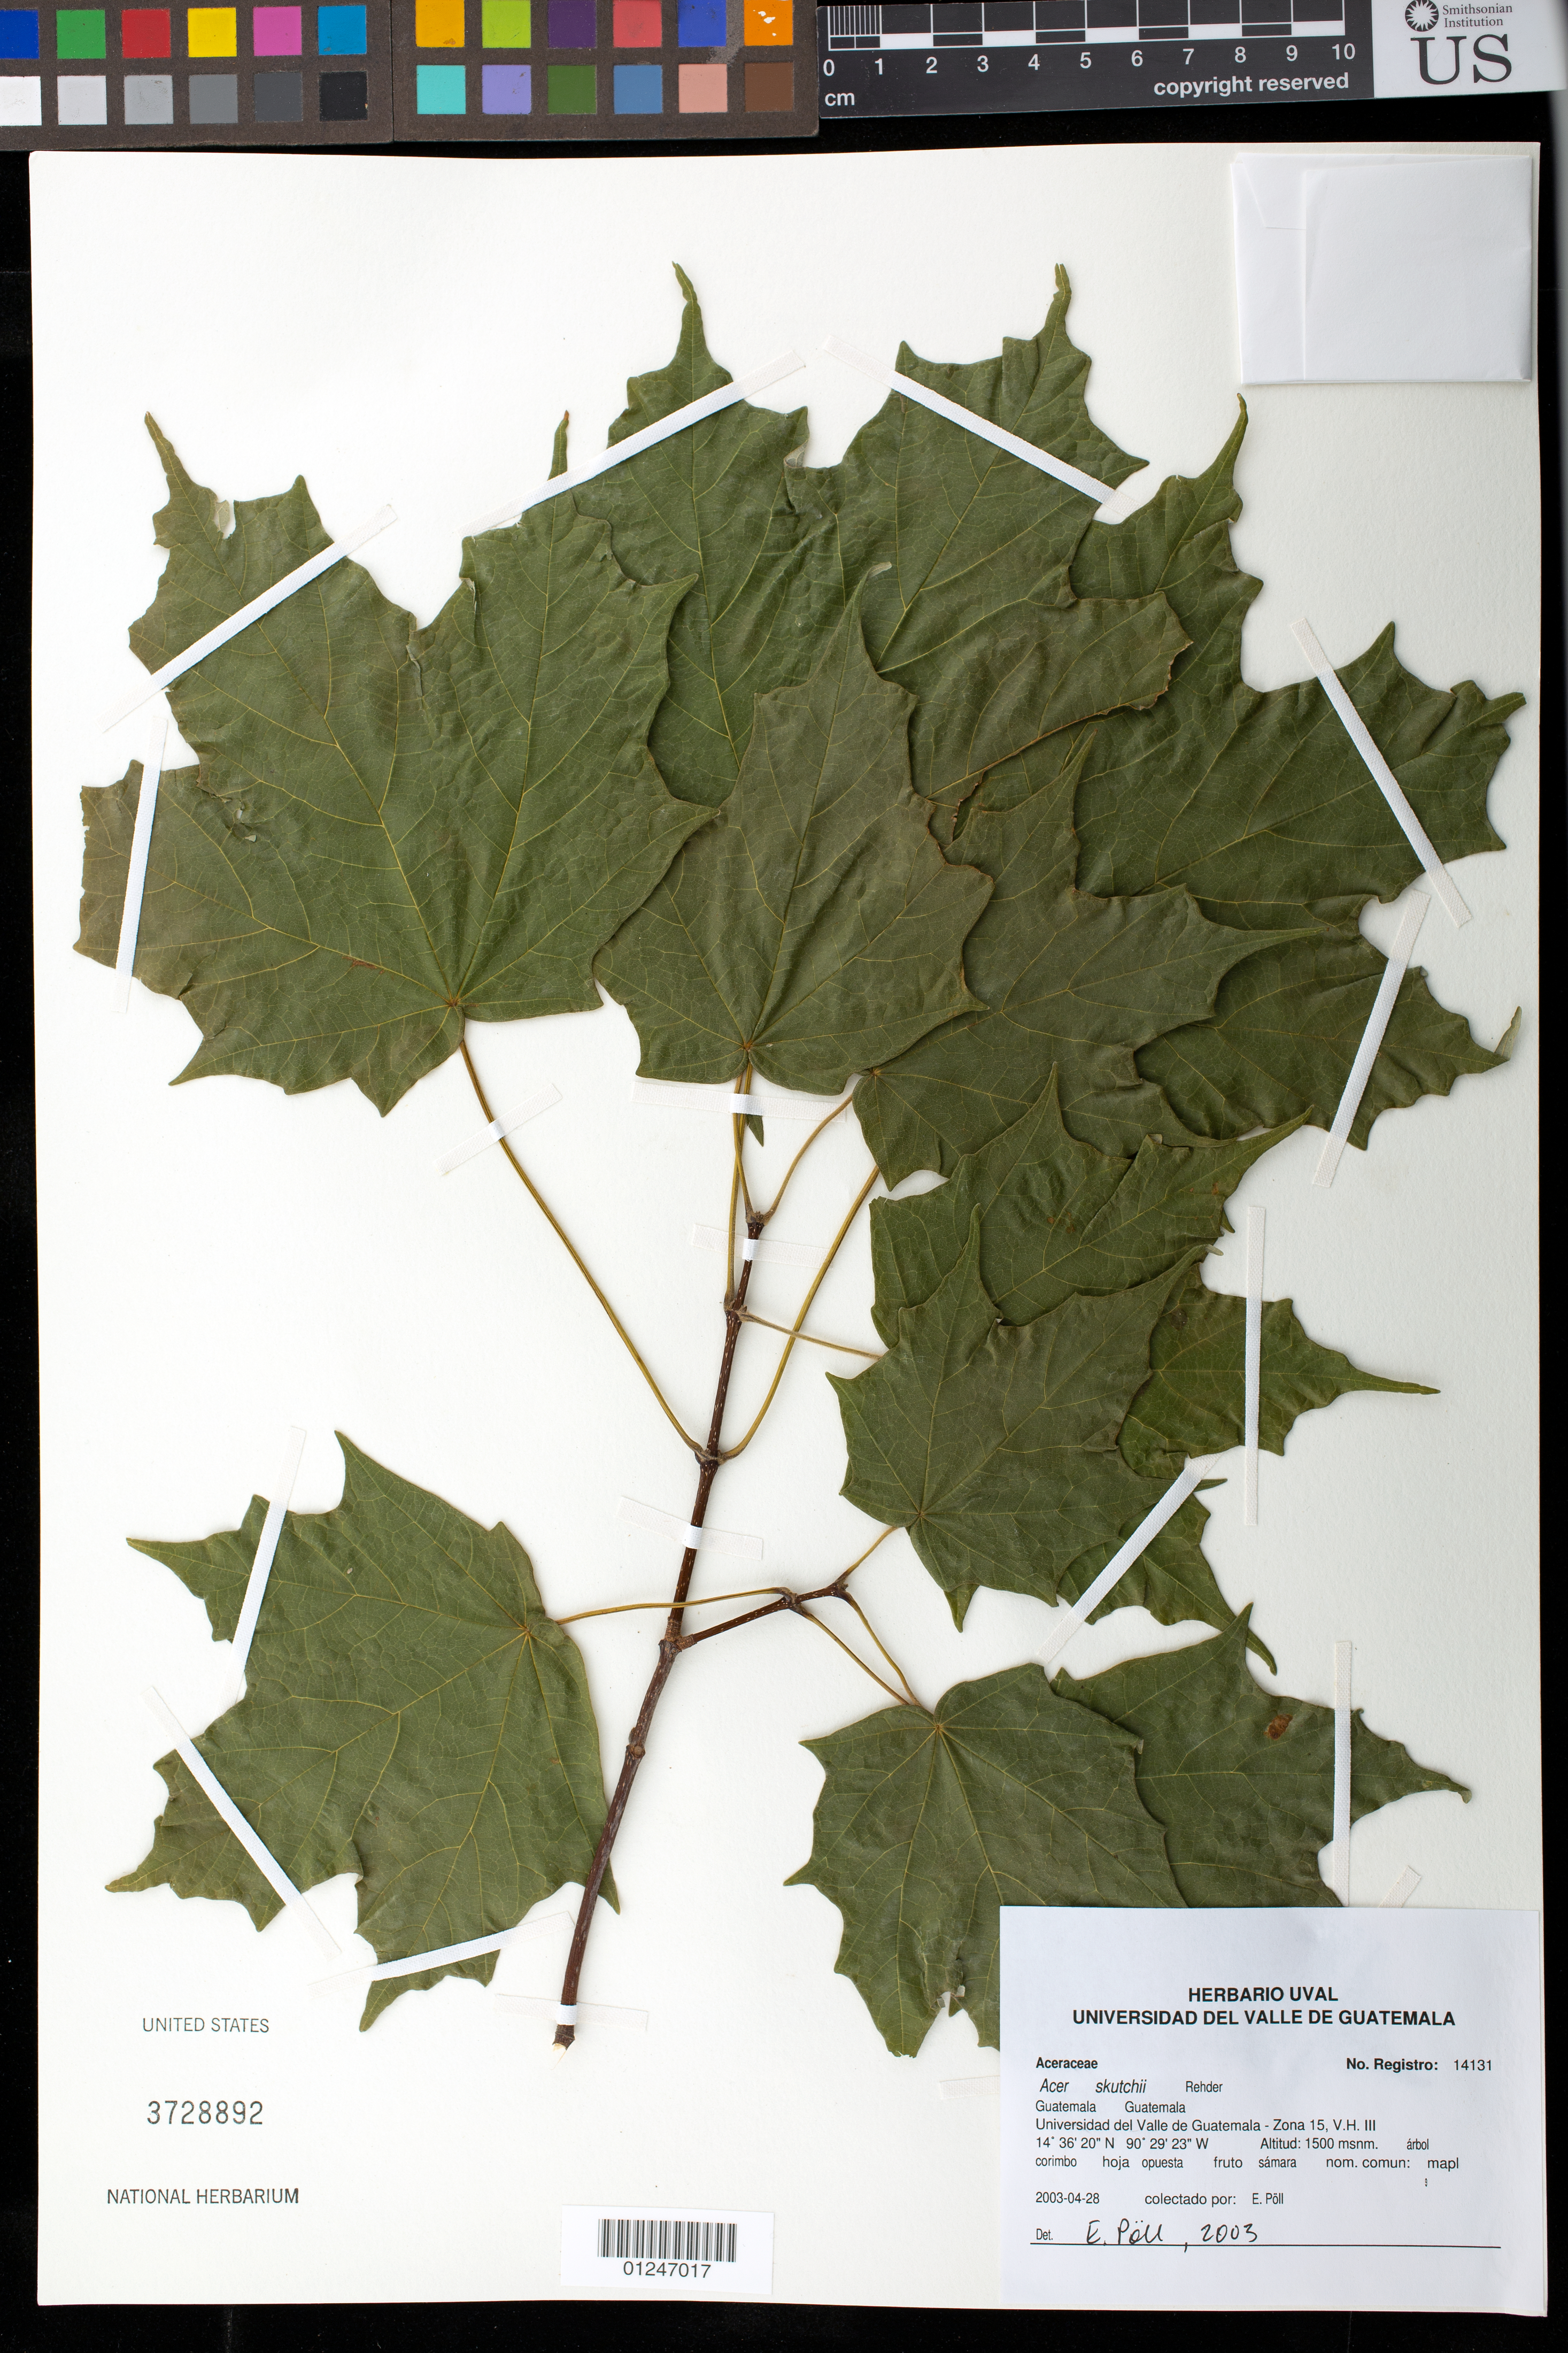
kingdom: Plantae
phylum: Tracheophyta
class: Magnoliopsida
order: Sapindales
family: Sapindaceae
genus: Acer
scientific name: Acer skutchii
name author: Rehder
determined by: Pöll, E.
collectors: E. Pöll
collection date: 2003-04-28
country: Guatemala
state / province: Guatemala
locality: Universidad del Valle de Guatemala- Zona 15, V.H. III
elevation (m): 1500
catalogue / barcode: US 3728892